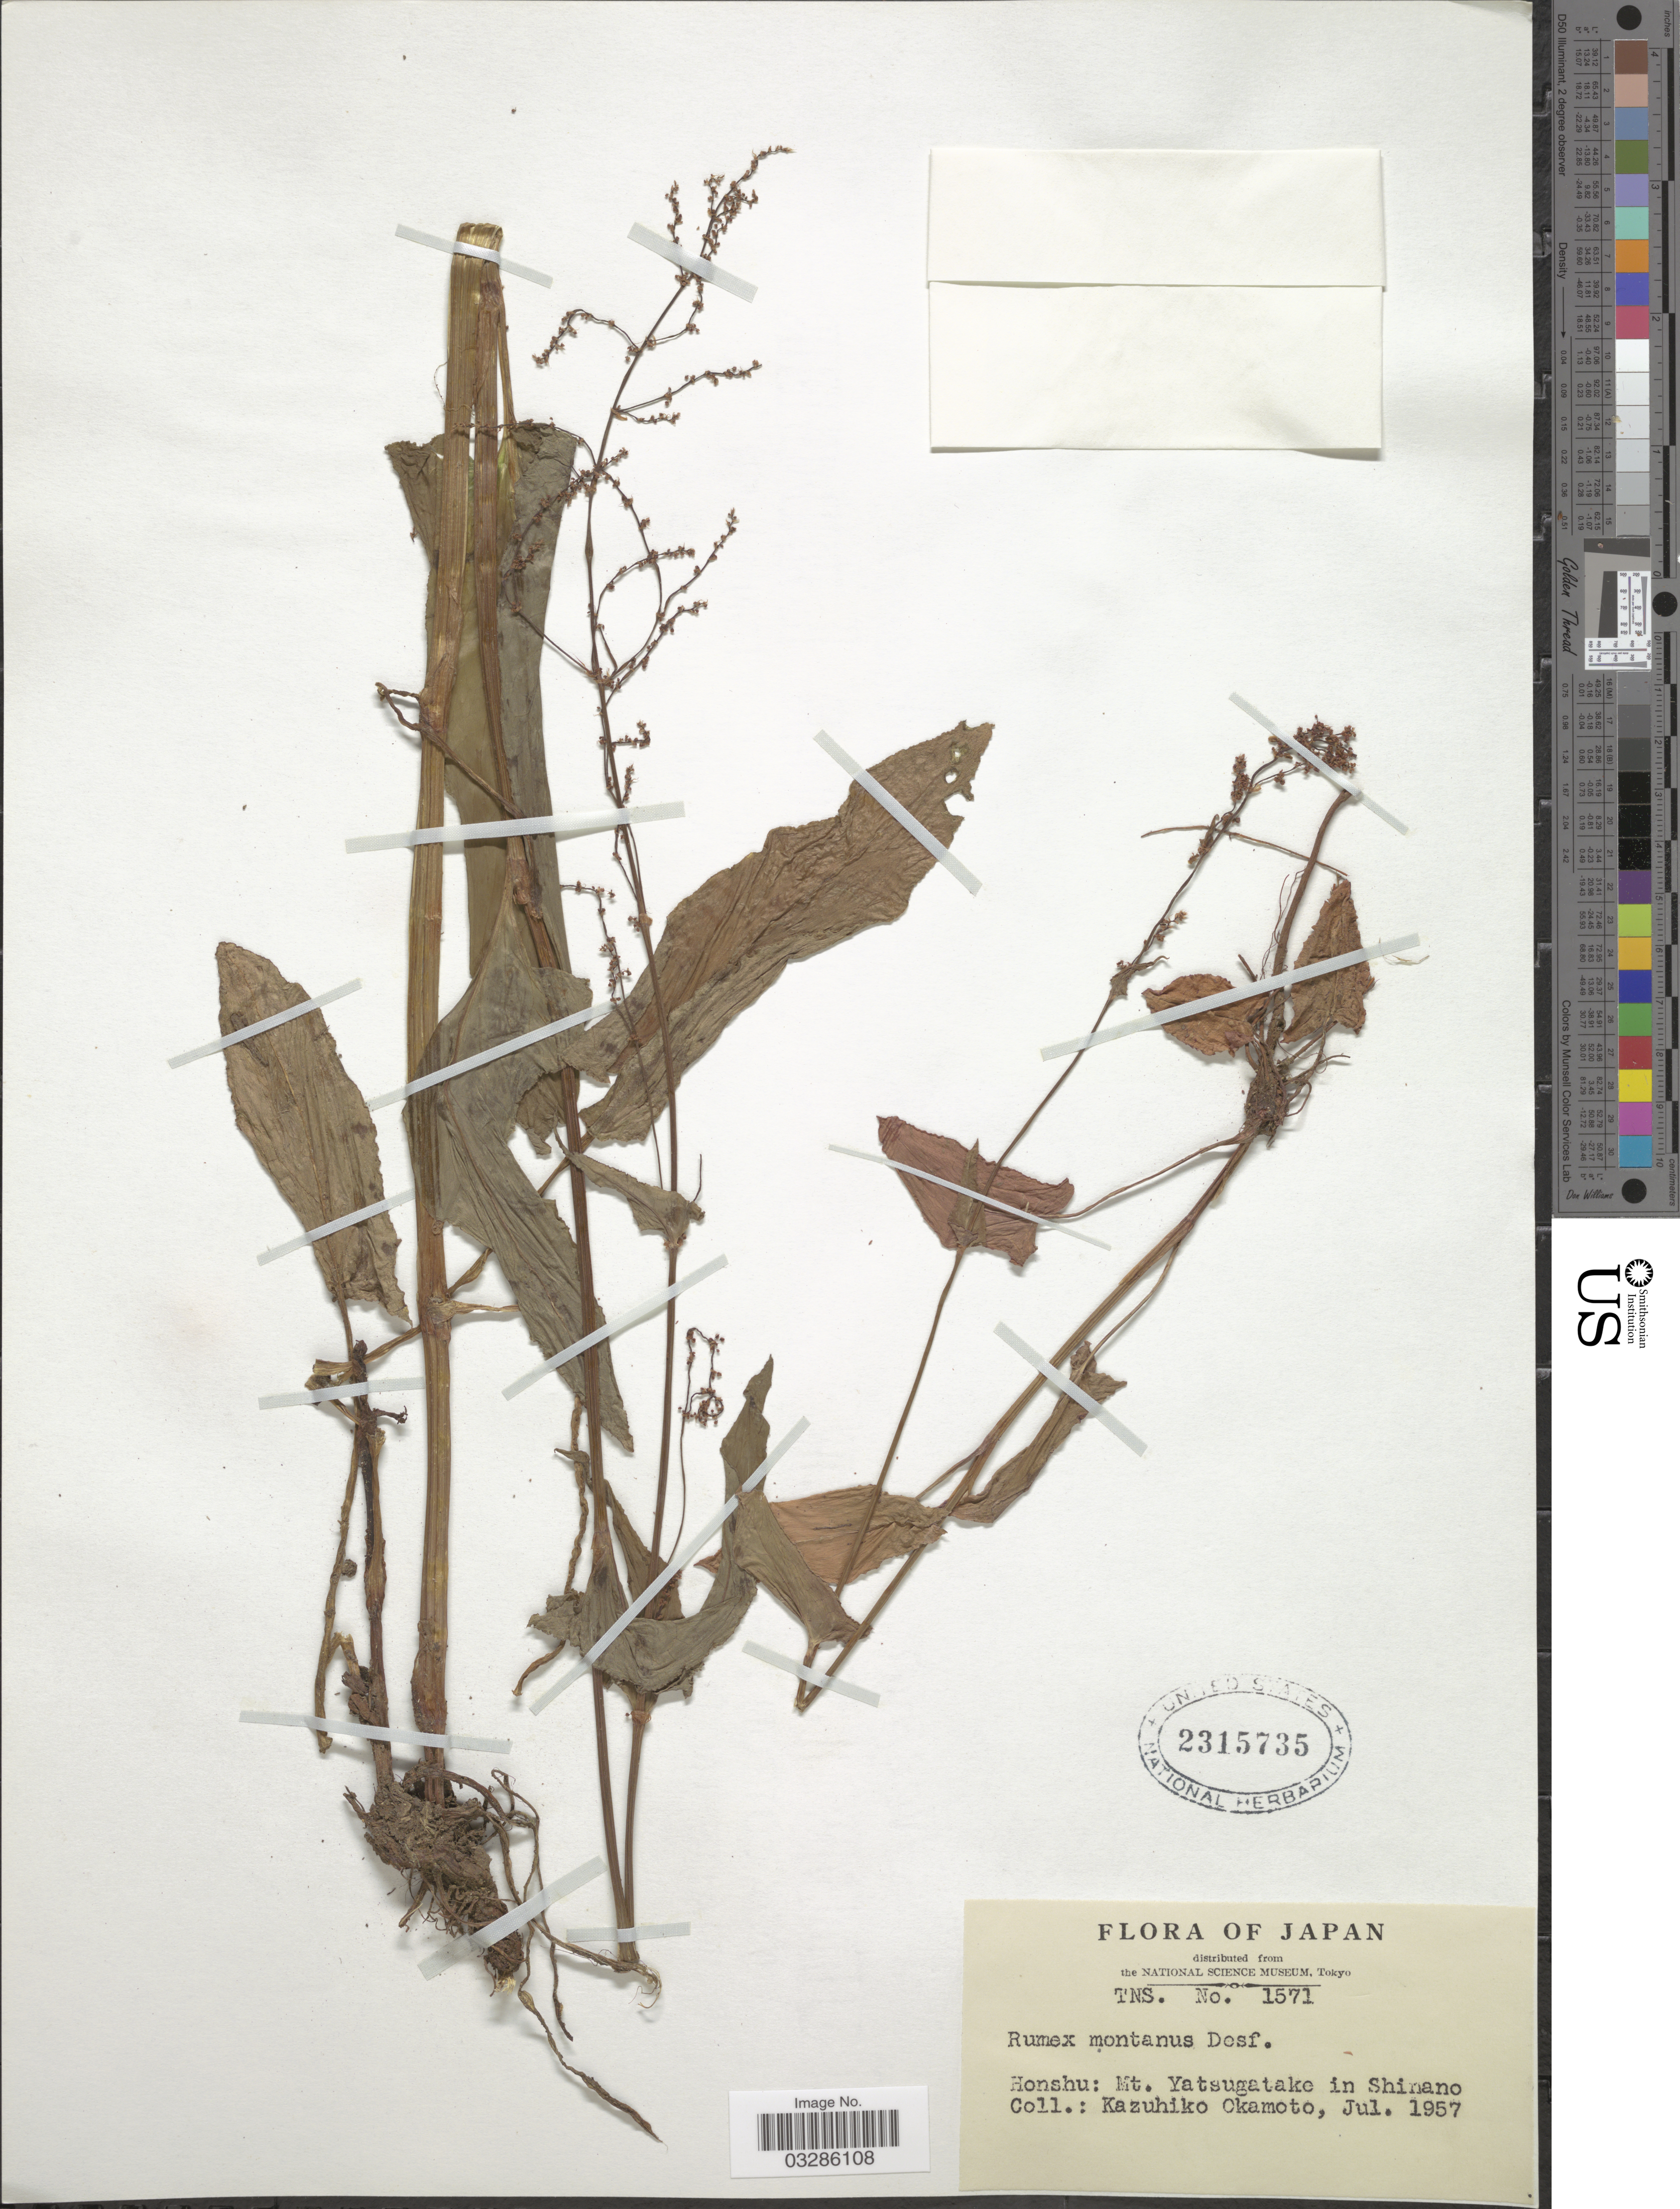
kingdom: Plantae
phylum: Tracheophyta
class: Magnoliopsida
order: Caryophyllales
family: Polygonaceae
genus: Rumex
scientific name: Rumex montanus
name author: Desf.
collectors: K. Okamoto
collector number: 1571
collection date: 1957-07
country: Japan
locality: Honshu: Mt. Yatsugatake in Shinano.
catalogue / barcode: US 2315735